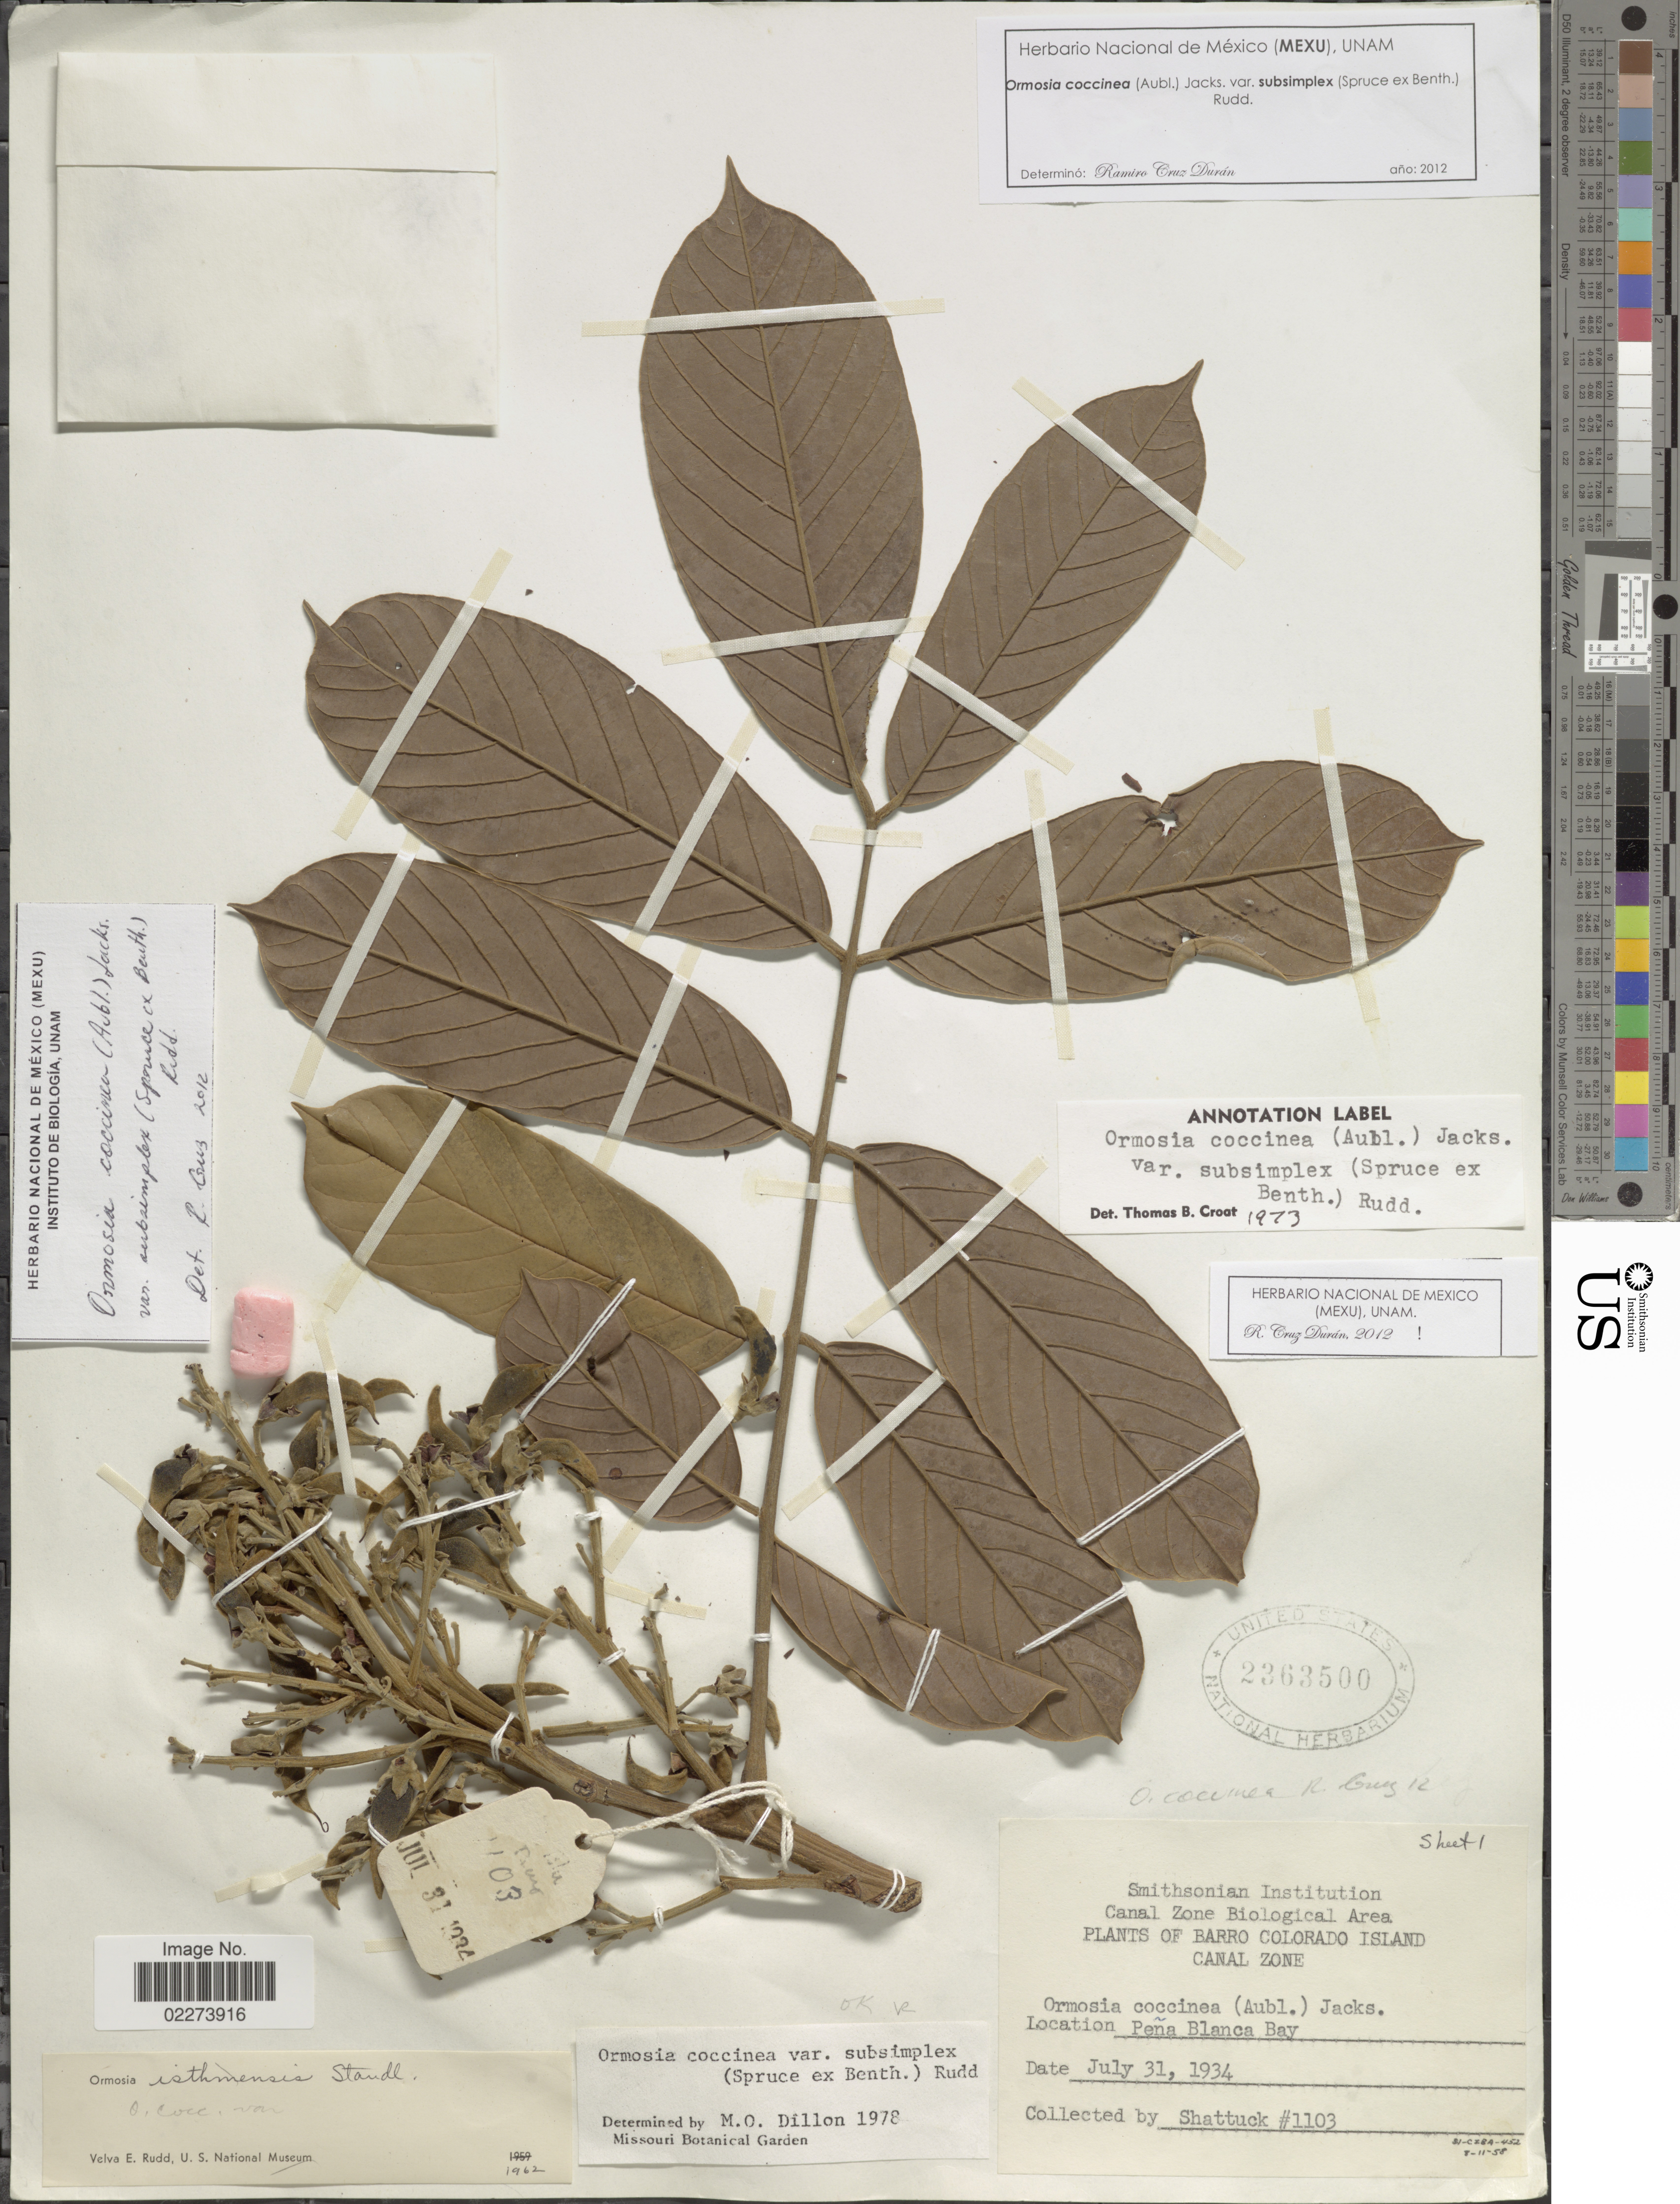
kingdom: Plantae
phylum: Tracheophyta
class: Magnoliopsida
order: Fabales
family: Fabaceae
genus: Ormosia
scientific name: Ormosia coccinea var. subsimplex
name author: (Spruce ex Benth.) Rudd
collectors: Shattuck, --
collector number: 1103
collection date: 1934-07-31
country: Panama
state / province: Panamá Oeste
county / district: Canal Zone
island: Barro Colorado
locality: Barro Colorado Island, Canal Zone, Pena Blanca Bay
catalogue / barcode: US 2363500